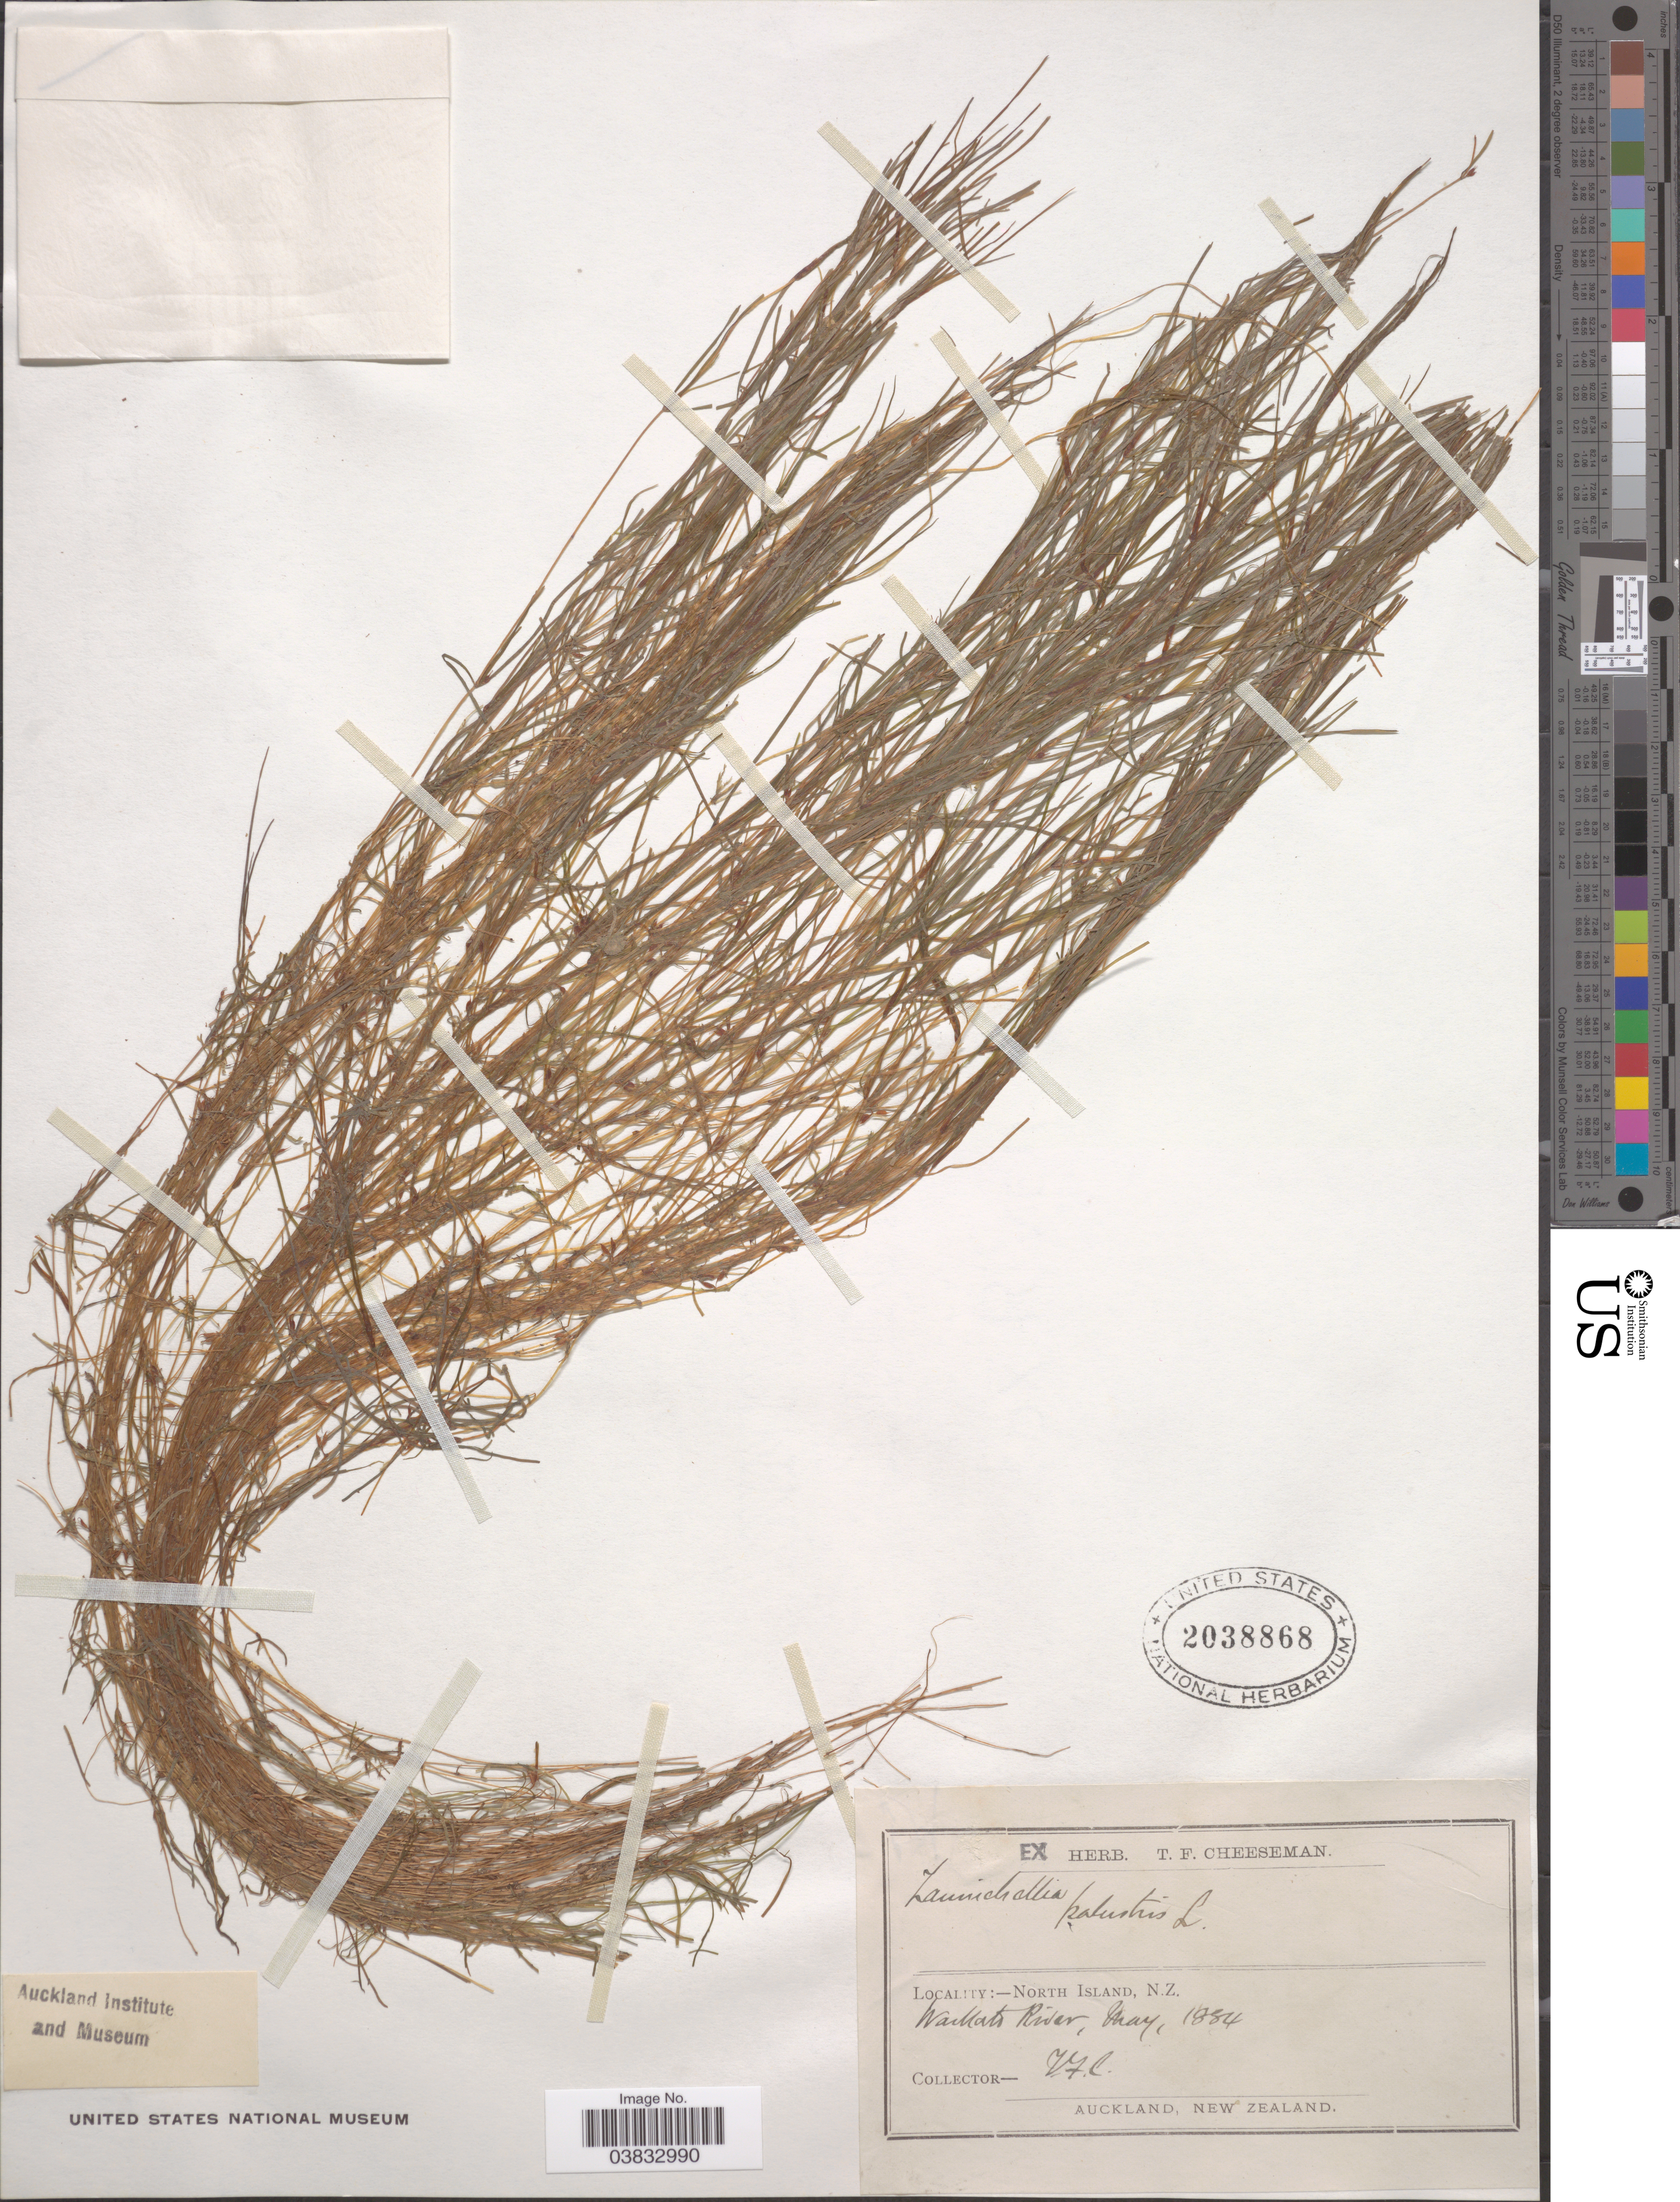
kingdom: Plantae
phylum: Tracheophyta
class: Liliopsida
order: Alismatales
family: Potamogetonaceae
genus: Zannichellia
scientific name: Zannichellia palustris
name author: L.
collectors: T. F. Cheeseman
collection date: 1884-05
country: New Zealand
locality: North Island. Wallato River.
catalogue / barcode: US 2038868